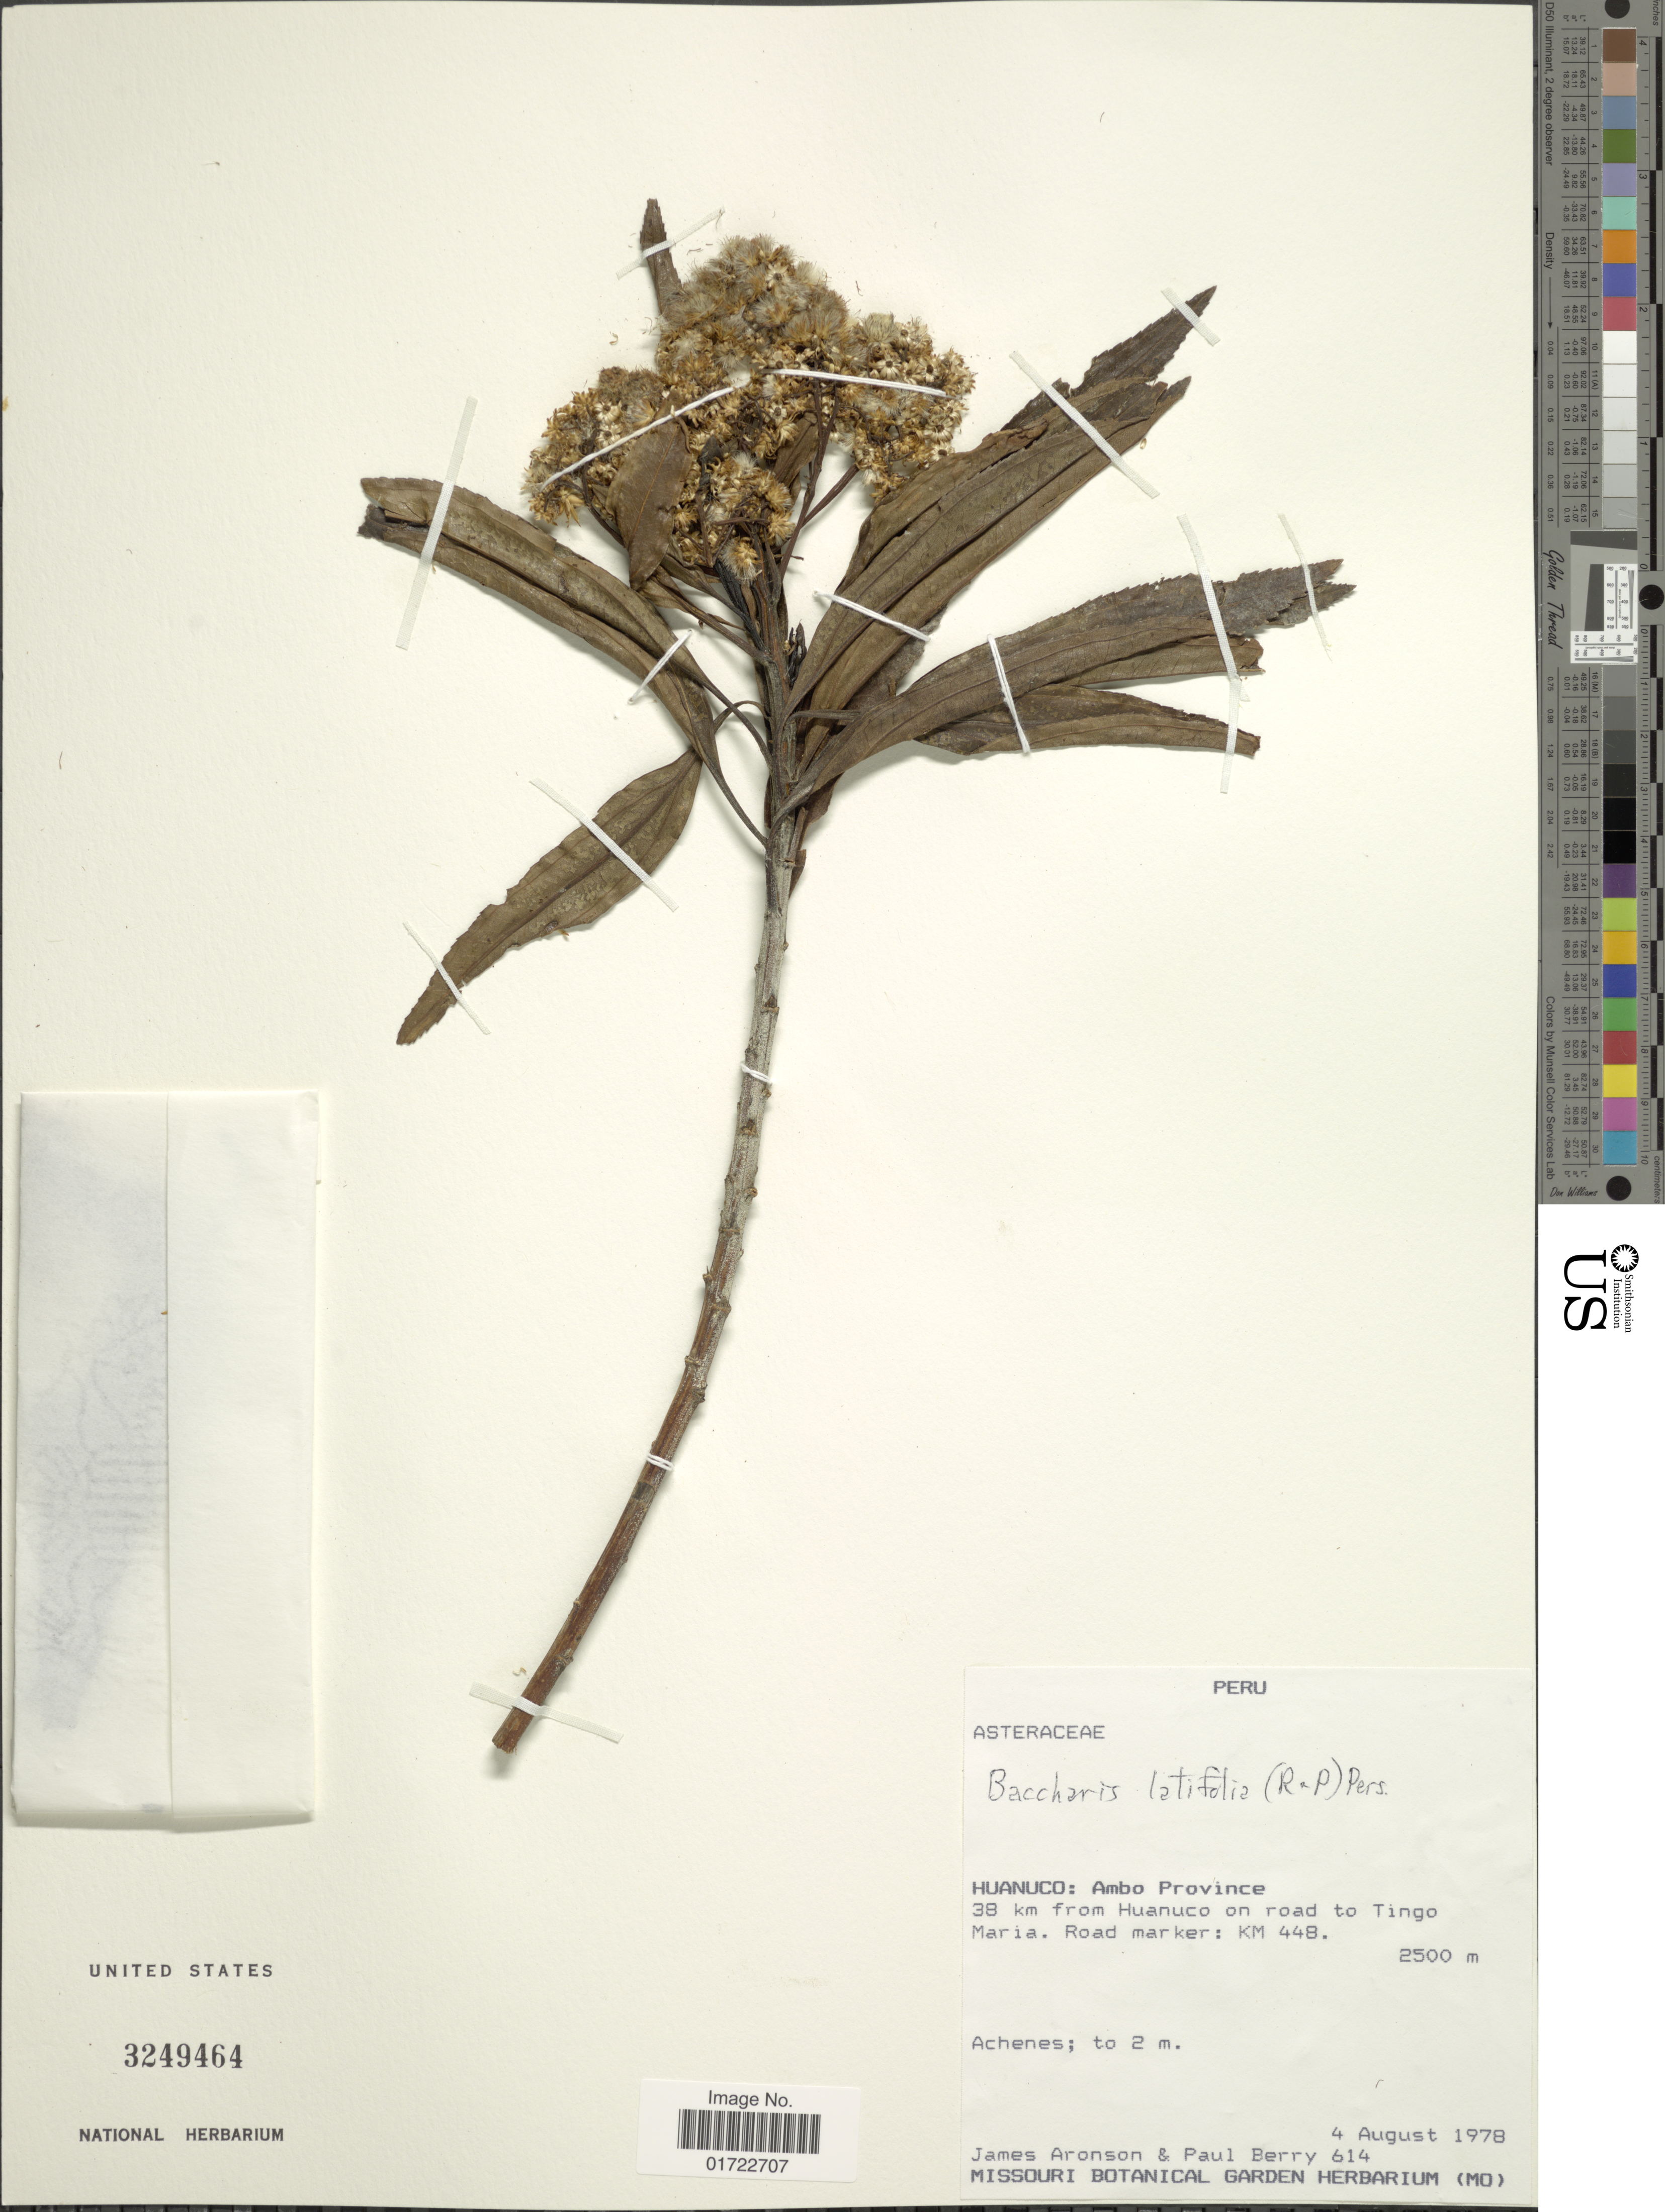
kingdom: Plantae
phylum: Tracheophyta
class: Magnoliopsida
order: Asterales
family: Asteraceae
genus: Baccharis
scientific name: Baccharis latifolia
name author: (Ruiz & Pav.) Pers.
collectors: J. Aronson & P. E. Berry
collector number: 614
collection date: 1978-08-04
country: Peru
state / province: Huánuco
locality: Ambo Province, 38 km from Huanuco on road to Tingo Maria. Road marker: Km 448.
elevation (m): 2500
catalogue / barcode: US 3249464